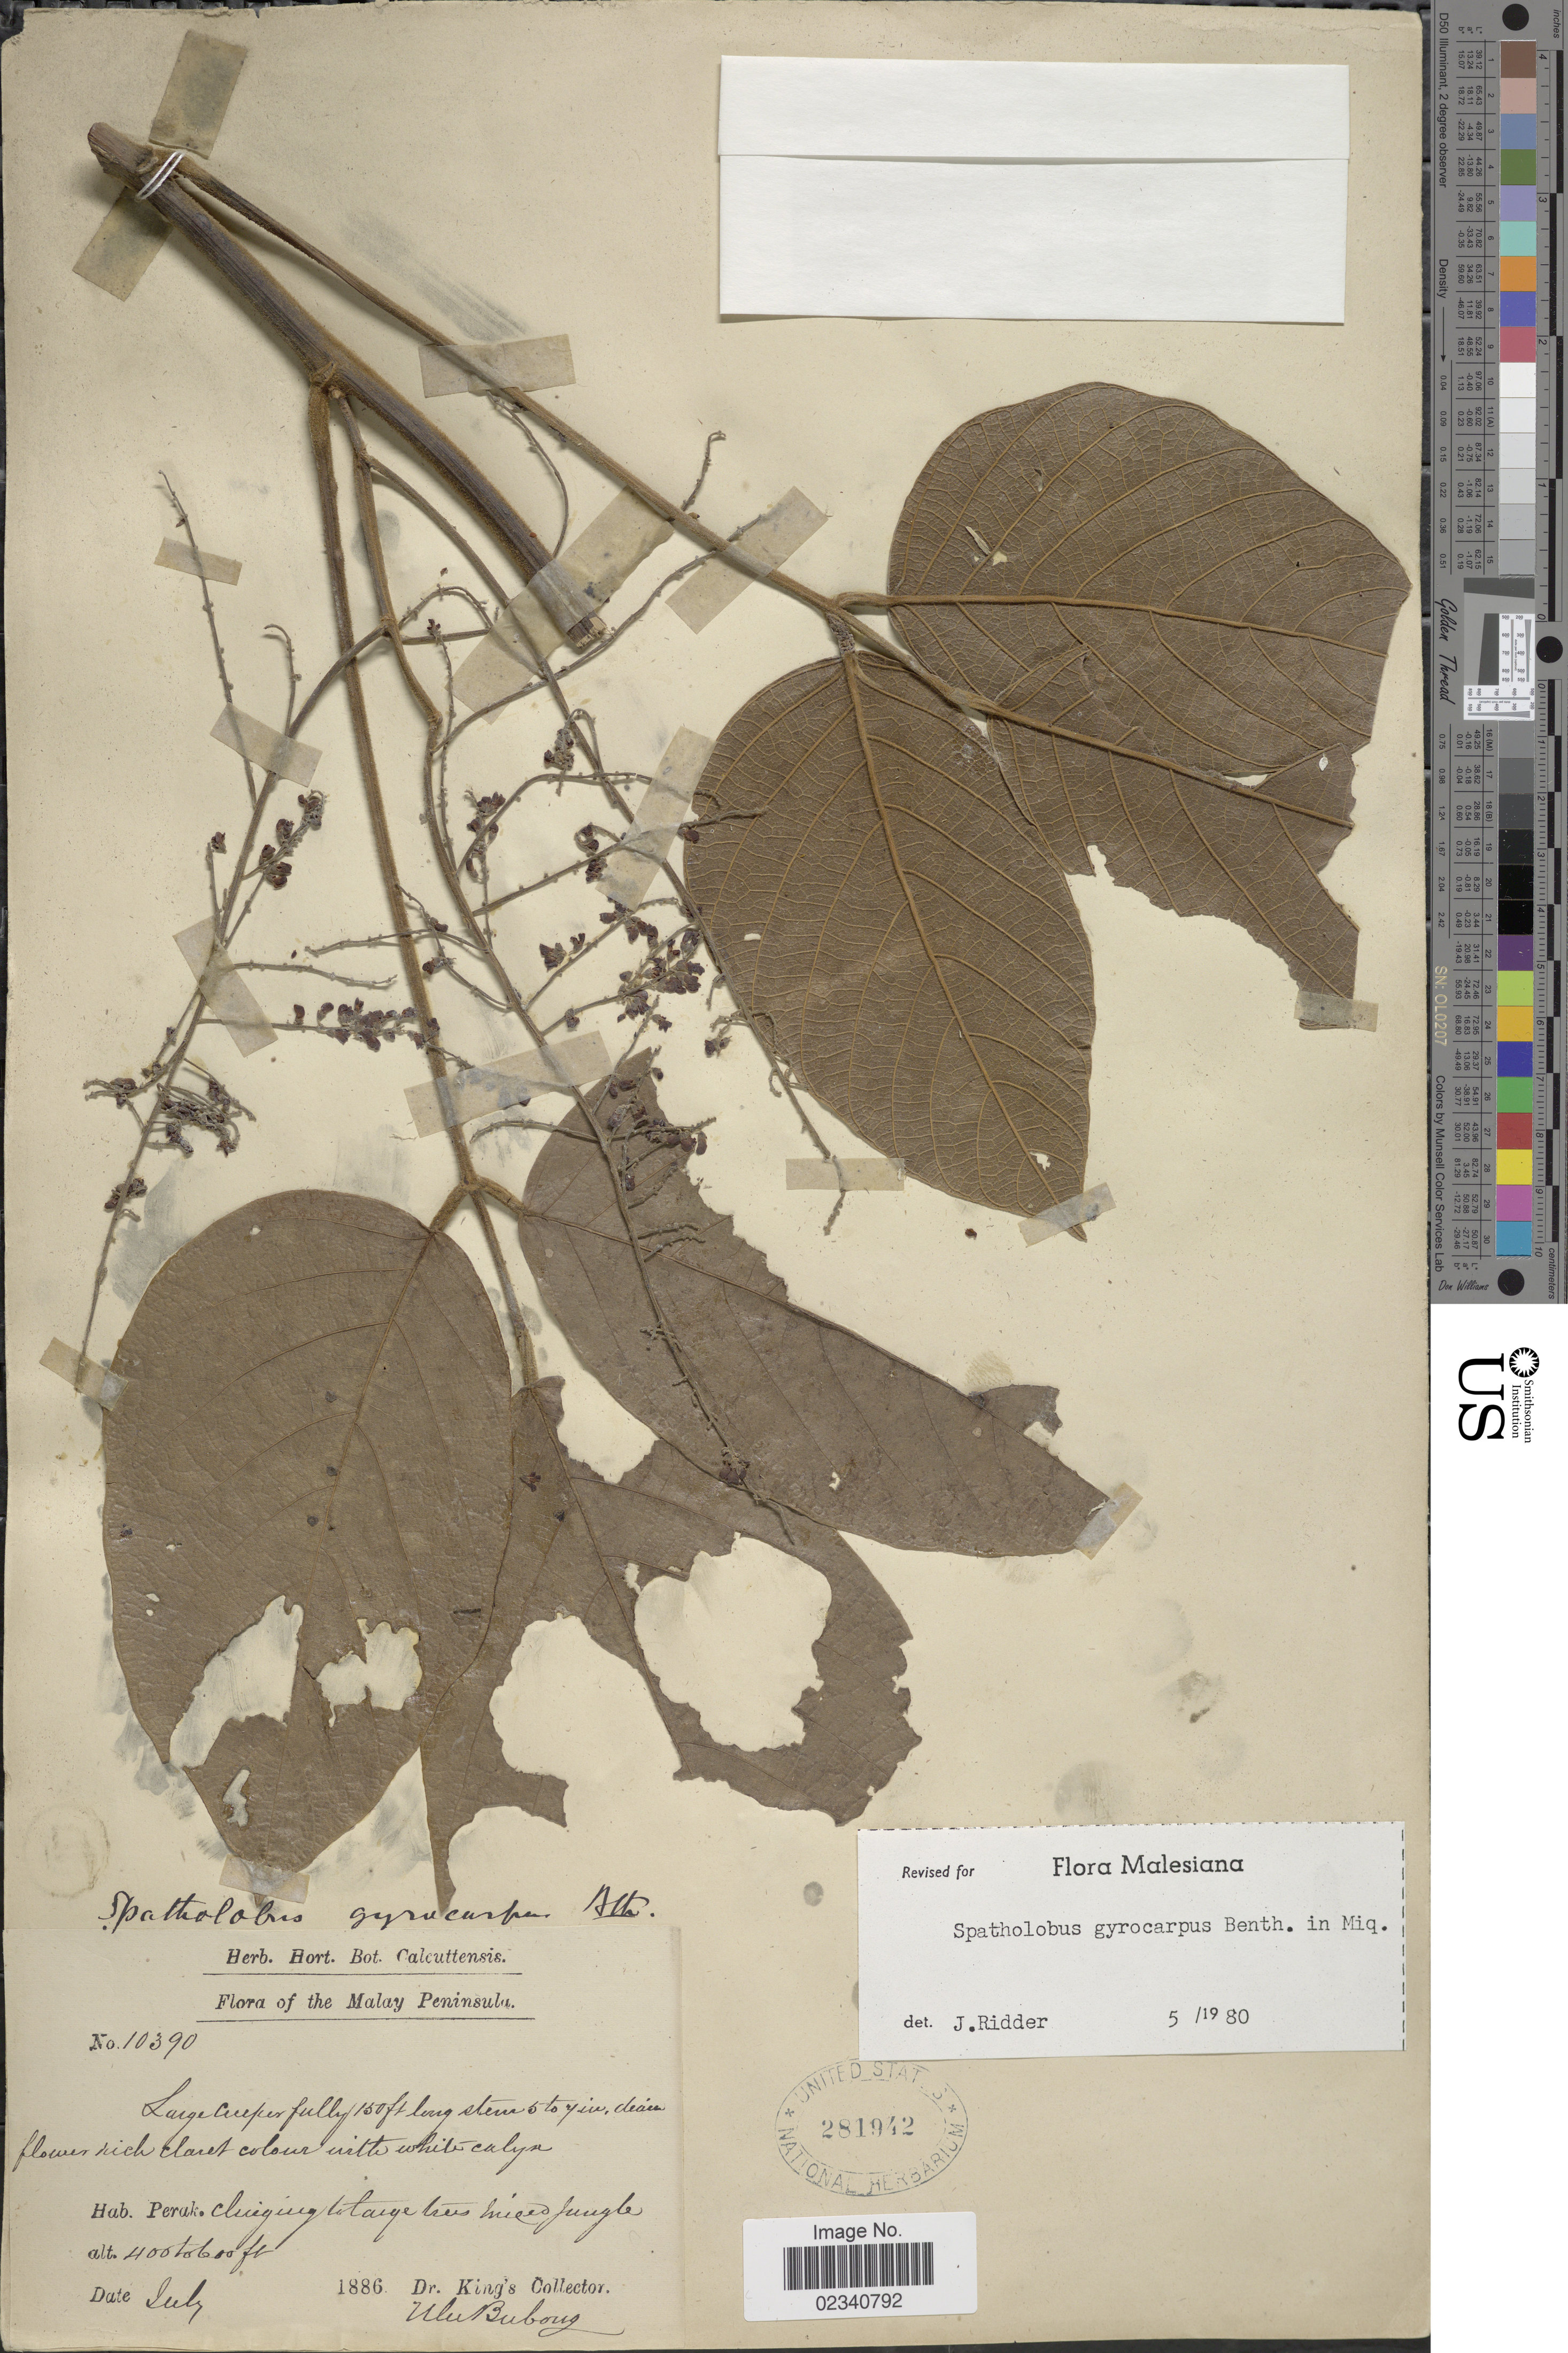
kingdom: Plantae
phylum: Tracheophyta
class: Magnoliopsida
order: Fabales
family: Fabaceae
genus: Spatholobus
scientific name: Spatholobus gyrocarpus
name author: Benth.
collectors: Dr. King's collector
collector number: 10390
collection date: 1886-07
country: Malaysia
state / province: Perak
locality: Perak, clinging to large trees mixed jungle. Malay Peninsula.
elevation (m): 122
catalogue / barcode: US 281942